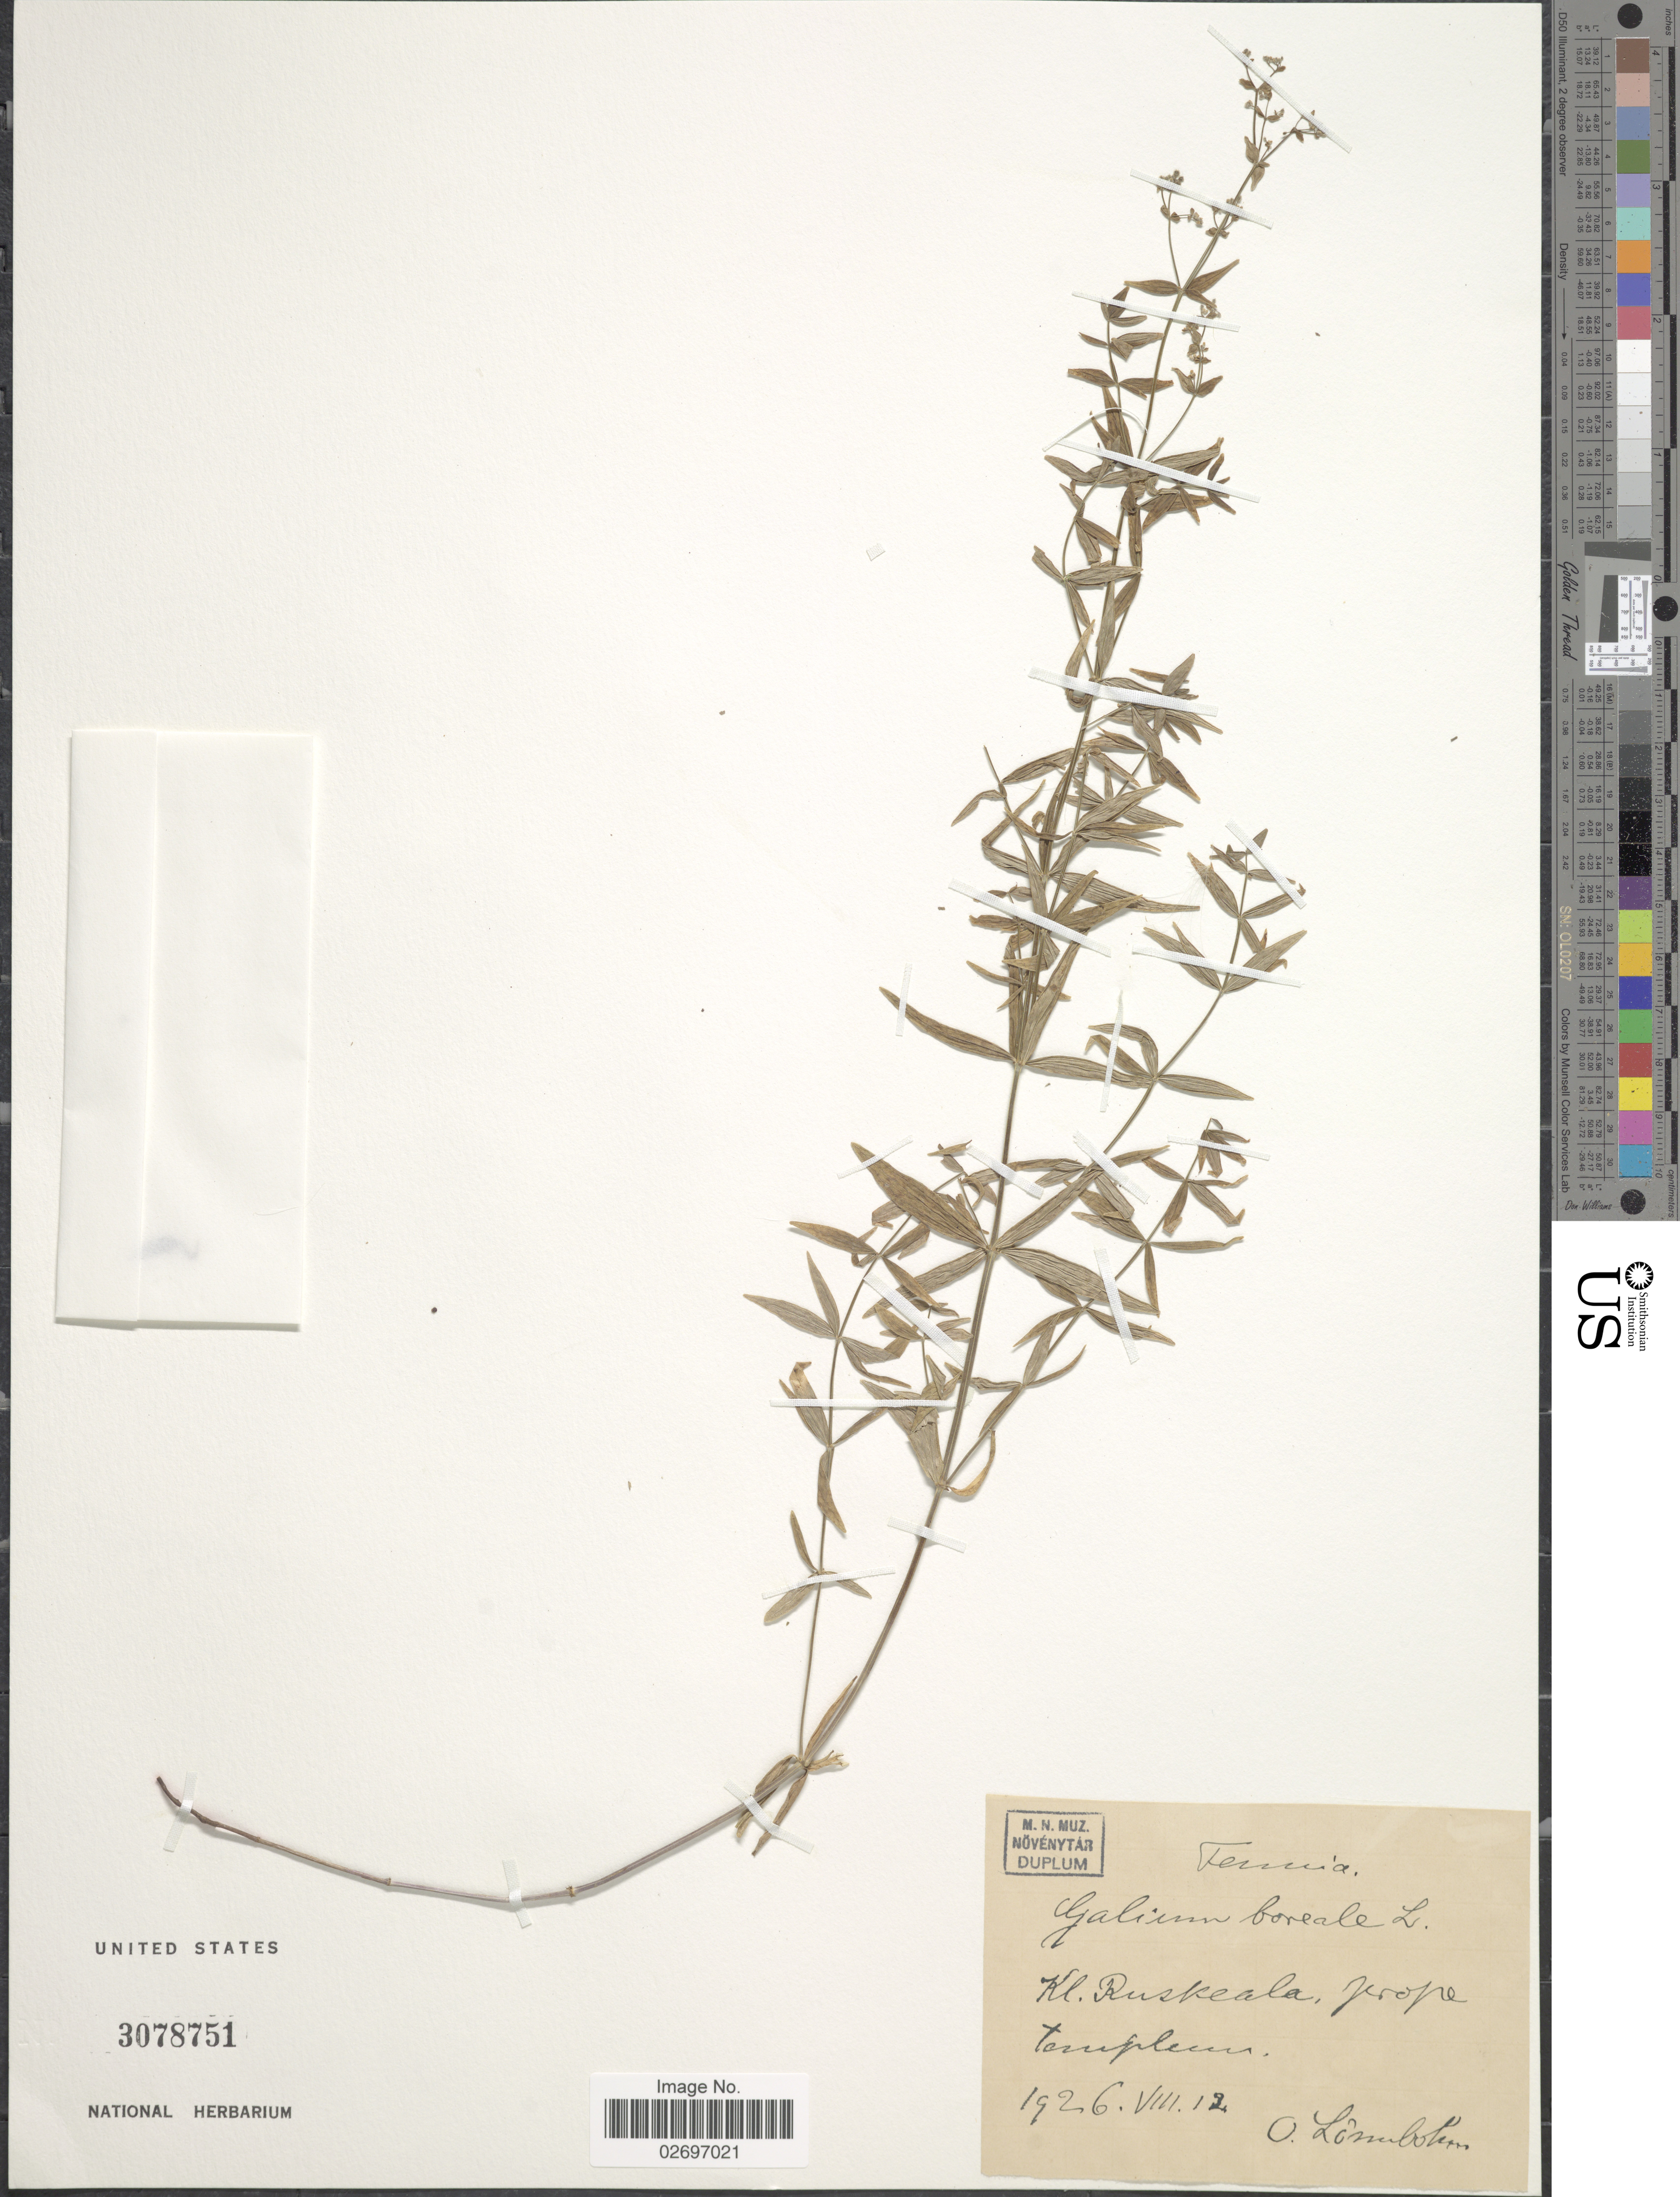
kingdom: Plantae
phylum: Tracheophyta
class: Magnoliopsida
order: Gentianales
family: Rubiaceae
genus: Galium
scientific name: Galium boreale L.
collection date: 1926-08-12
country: Russian Federation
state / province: Karelia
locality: Kl. Ruskeala, prope templum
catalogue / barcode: US 3078751